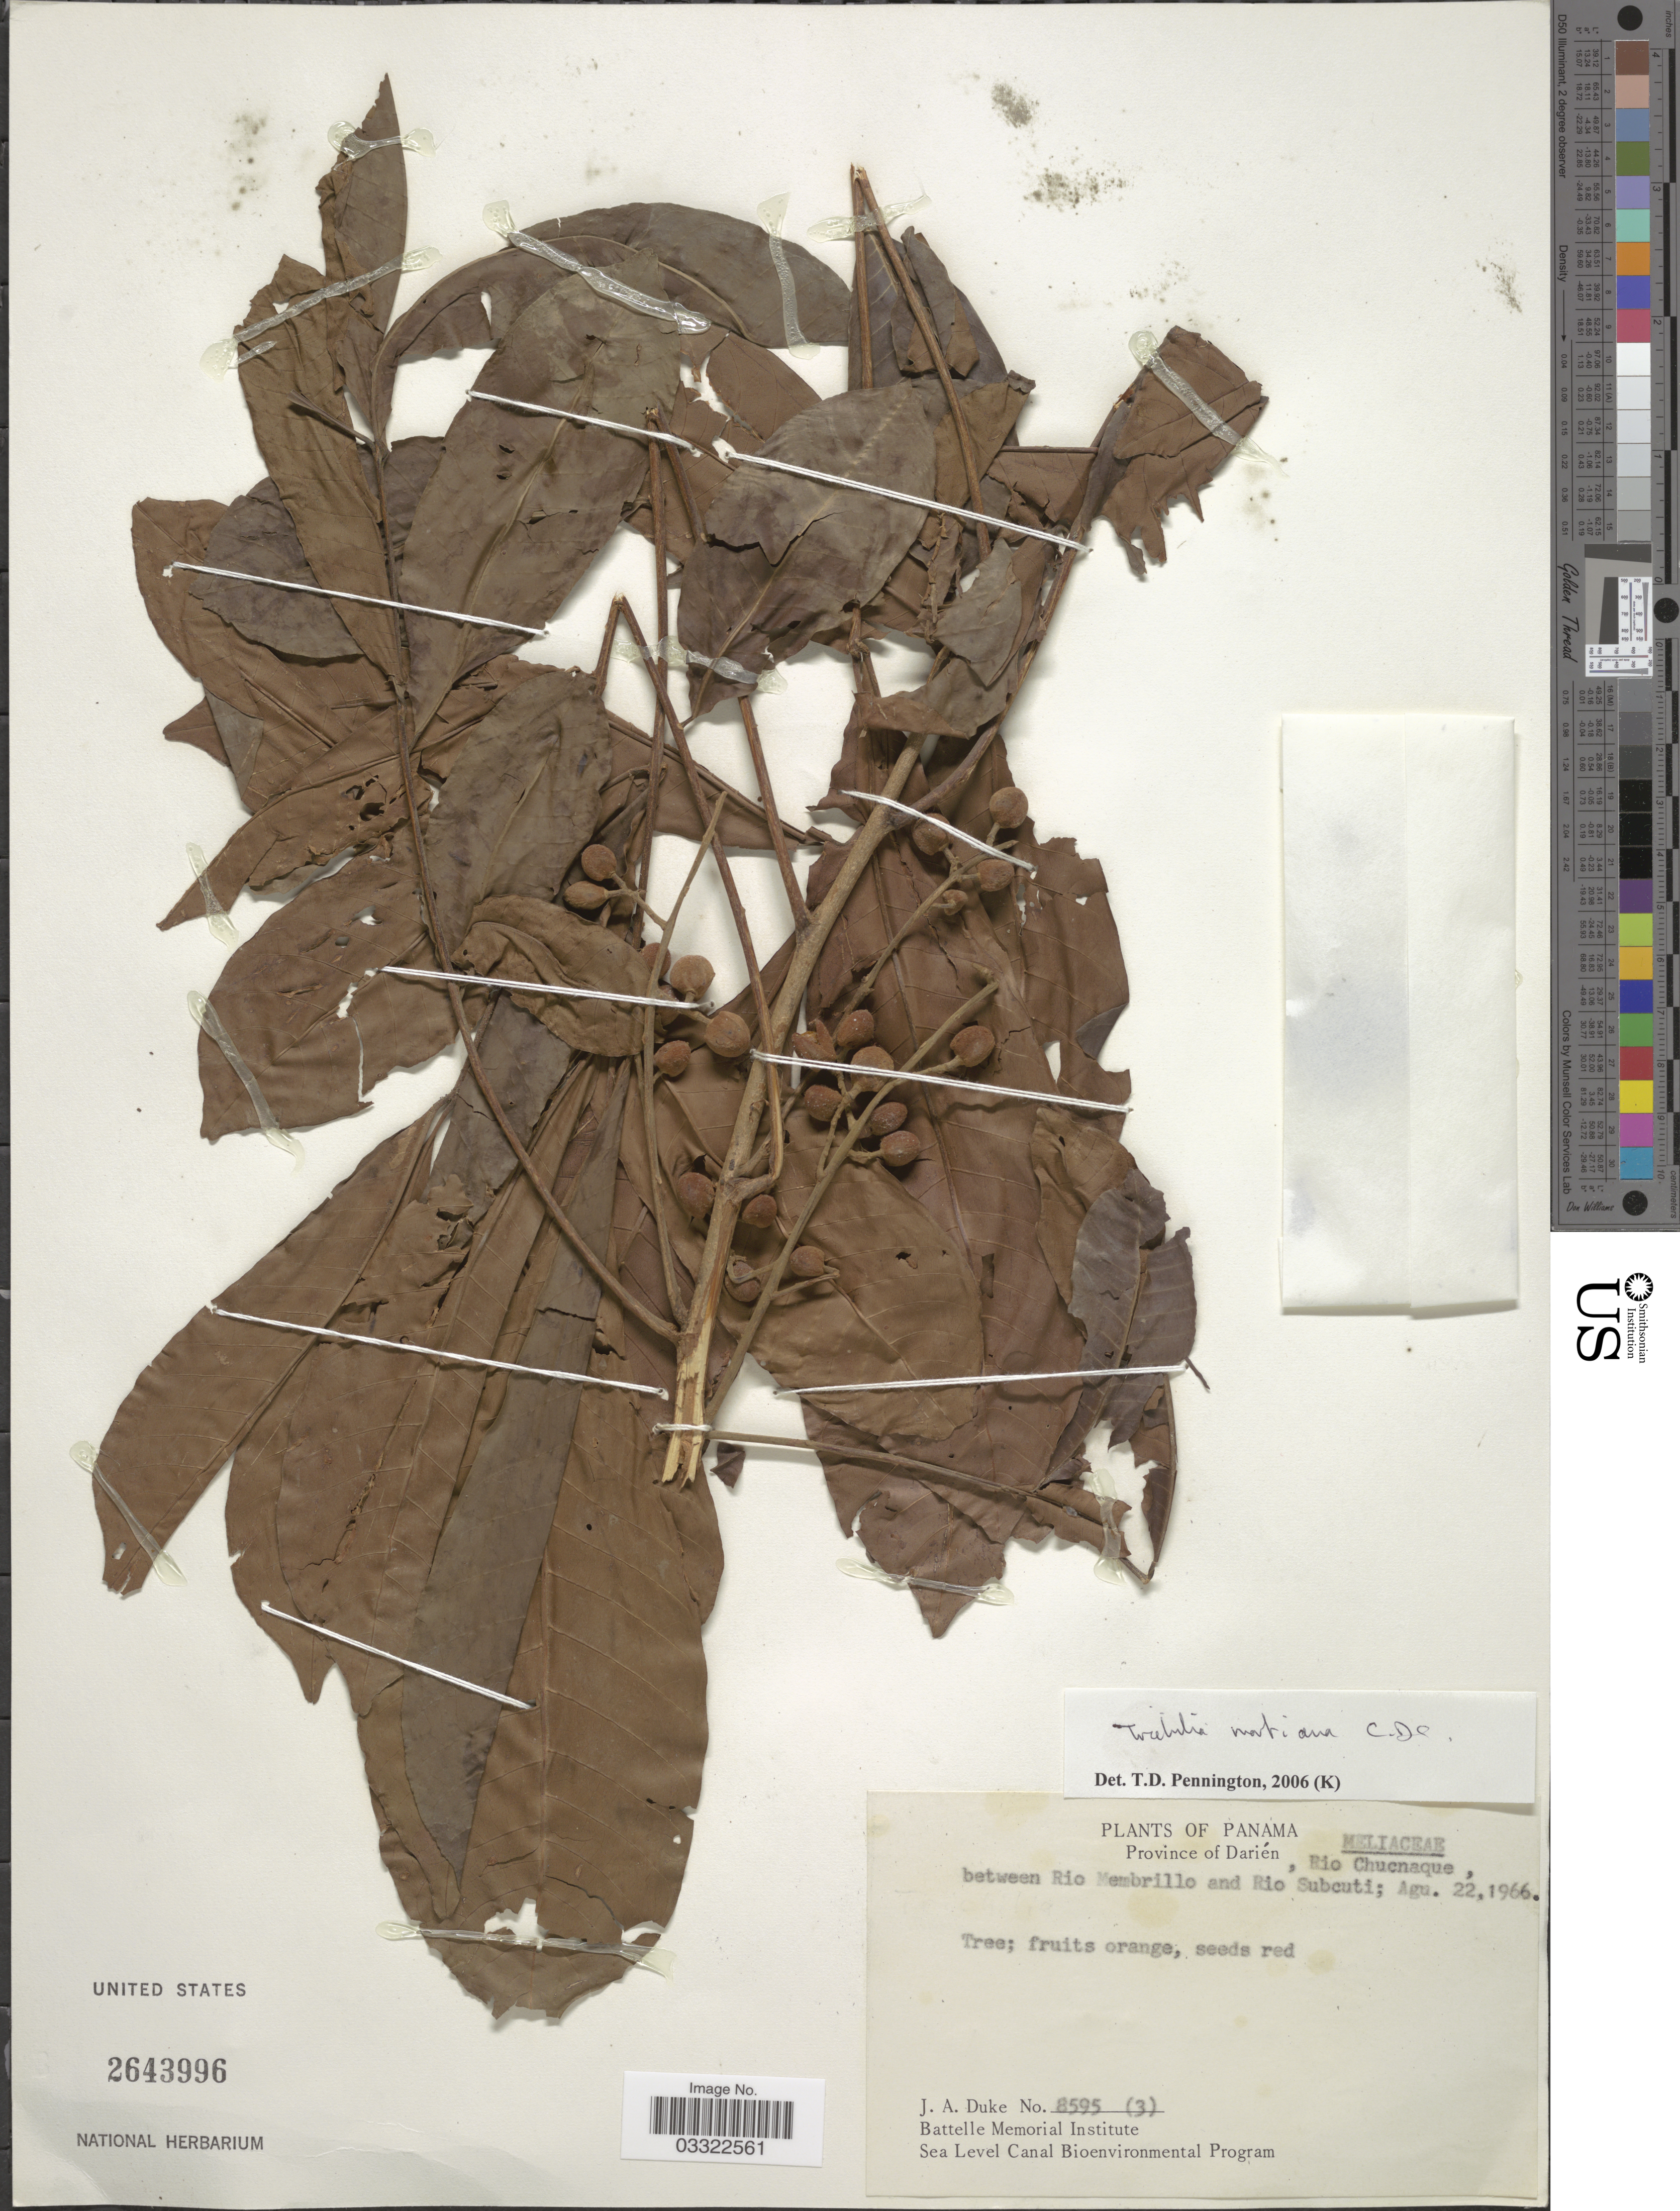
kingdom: Plantae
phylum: Tracheophyta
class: Magnoliopsida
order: Sapindales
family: Meliaceae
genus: Trichilia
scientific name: Trichilia martiana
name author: C. DC.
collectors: J. A. Duke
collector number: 8595(3)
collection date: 1966-08-22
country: Panama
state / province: Darién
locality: Rio Chucnaque, between Rio Membrillo and Rio Subcuti.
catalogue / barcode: US 2643996